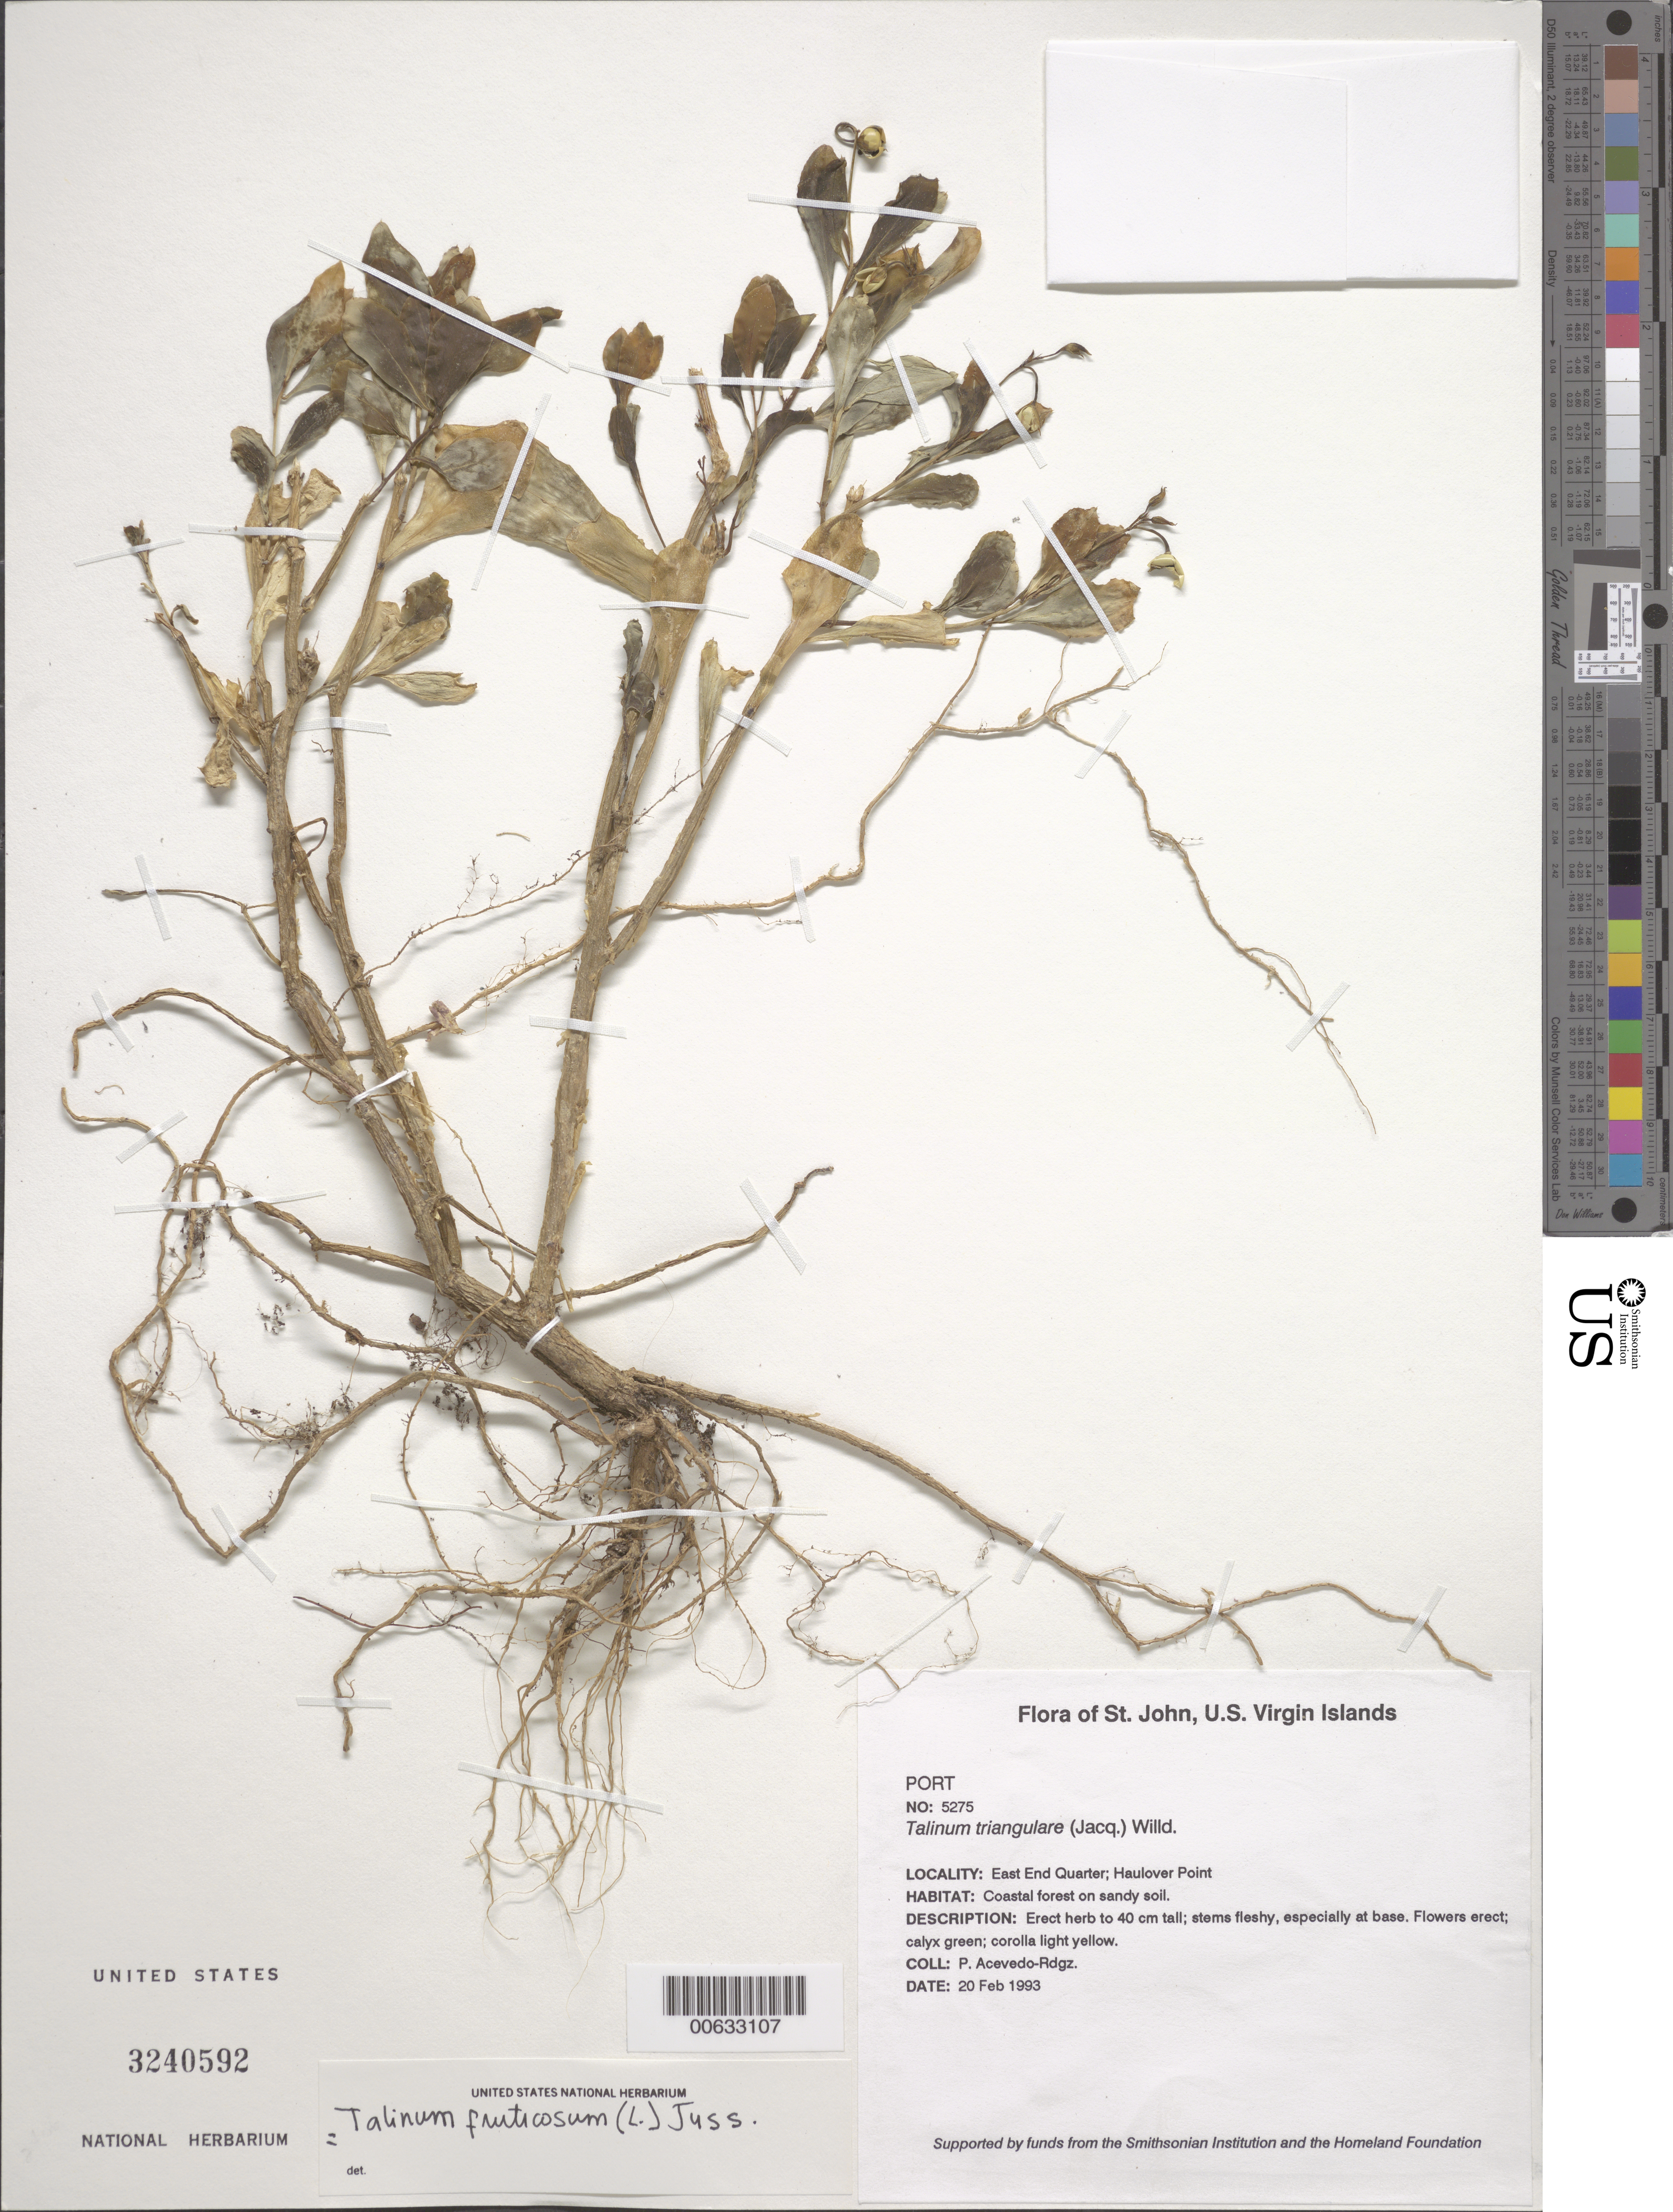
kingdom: Plantae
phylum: Tracheophyta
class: Magnoliopsida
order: Caryophyllales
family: Talinaceae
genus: Talinum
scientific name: Talinum fruticosum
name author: (L.) Juss.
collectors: P. Acevedo-Rodr.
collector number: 5275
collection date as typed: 20 Feb 1993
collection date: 1993-02-20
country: U.S. Virgin Islands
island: St. John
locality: East End Quarter; Haulover Point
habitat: Coastal forest on sandy soil.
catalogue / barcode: US 3240592